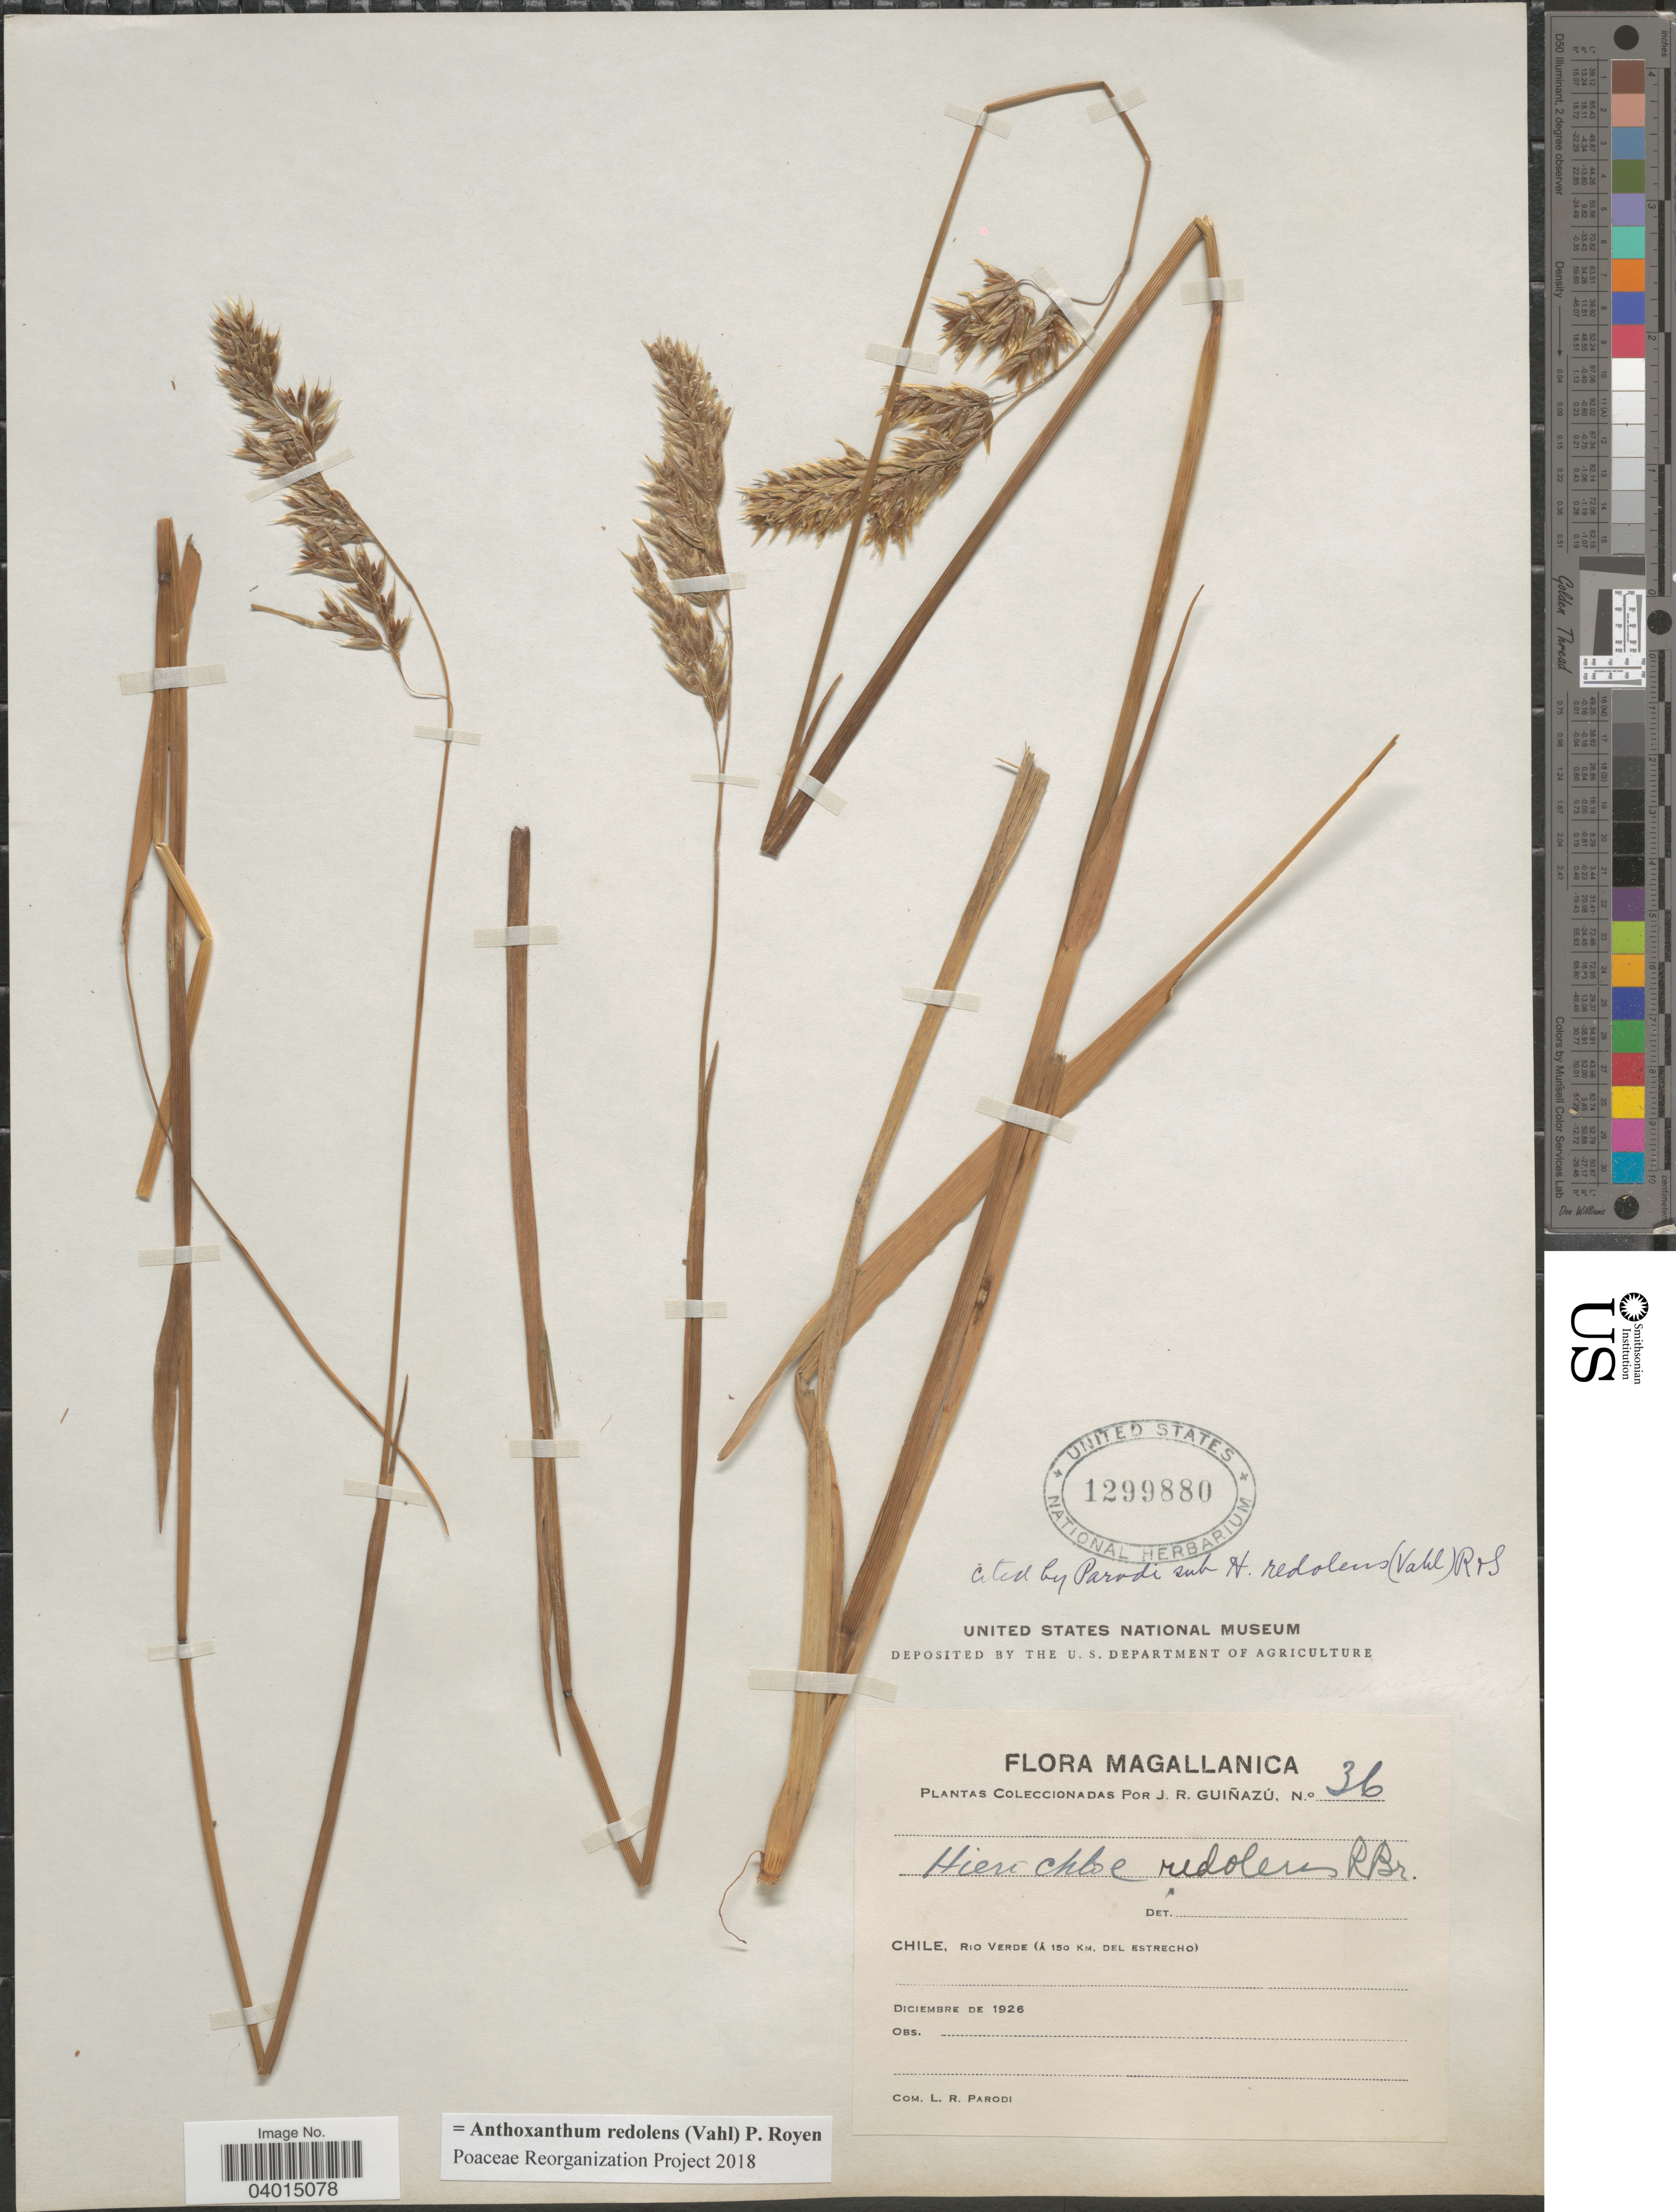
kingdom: Plantae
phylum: Tracheophyta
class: Liliopsida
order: Poales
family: Poaceae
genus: Anthoxanthum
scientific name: Anthoxanthum redolens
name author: (Vahl) P. Royen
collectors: J. Guiñazú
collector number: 36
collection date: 1926-12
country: Chile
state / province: Magallanes y de la Antártica Chilena (XII)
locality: Rio Verde (Á 150 km, del Estrecho).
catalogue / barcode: US 1299880